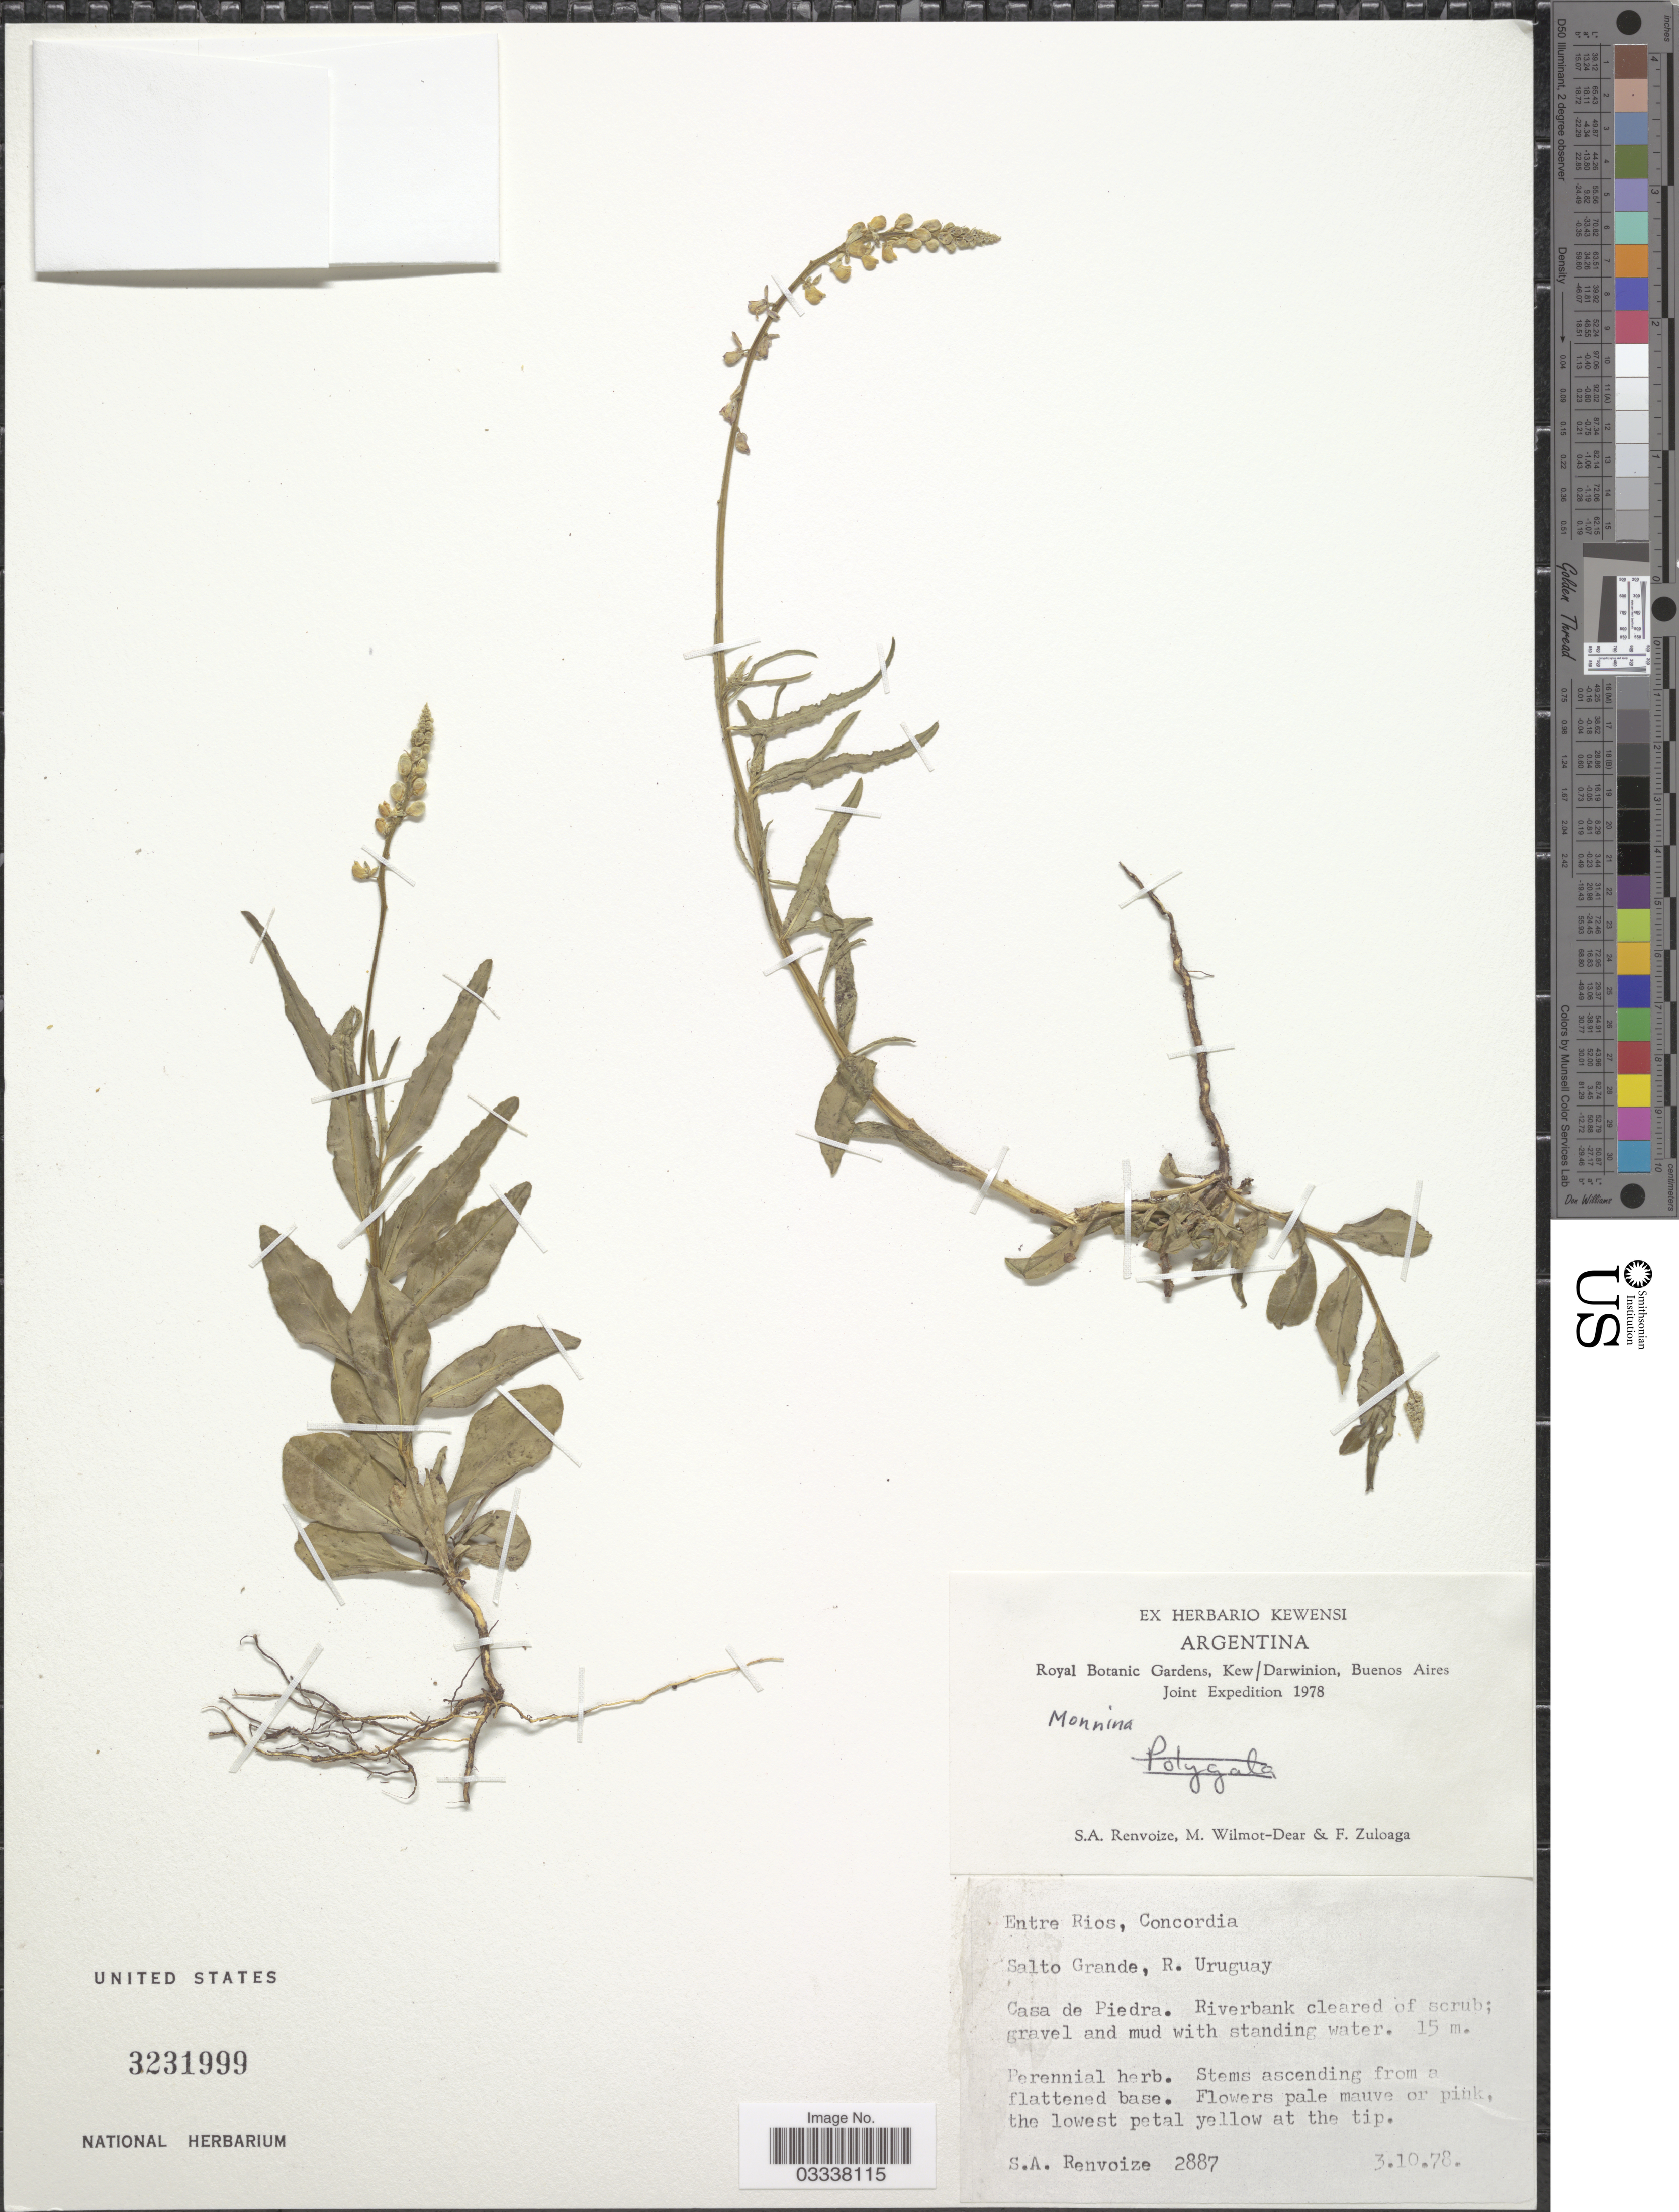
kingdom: Plantae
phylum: Tracheophyta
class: Magnoliopsida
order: Fabales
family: Polygalaceae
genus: Monnina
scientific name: Monnina sp.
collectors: S. A. Renvoize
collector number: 2887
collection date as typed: Transcribed d/m/y: 3/10/78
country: Argentina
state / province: Entre Rios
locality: Concordia. Salto Grande, R. Uruguay. Casa de Piedra. Riverbank cleared.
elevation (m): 15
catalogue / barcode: US 3231999